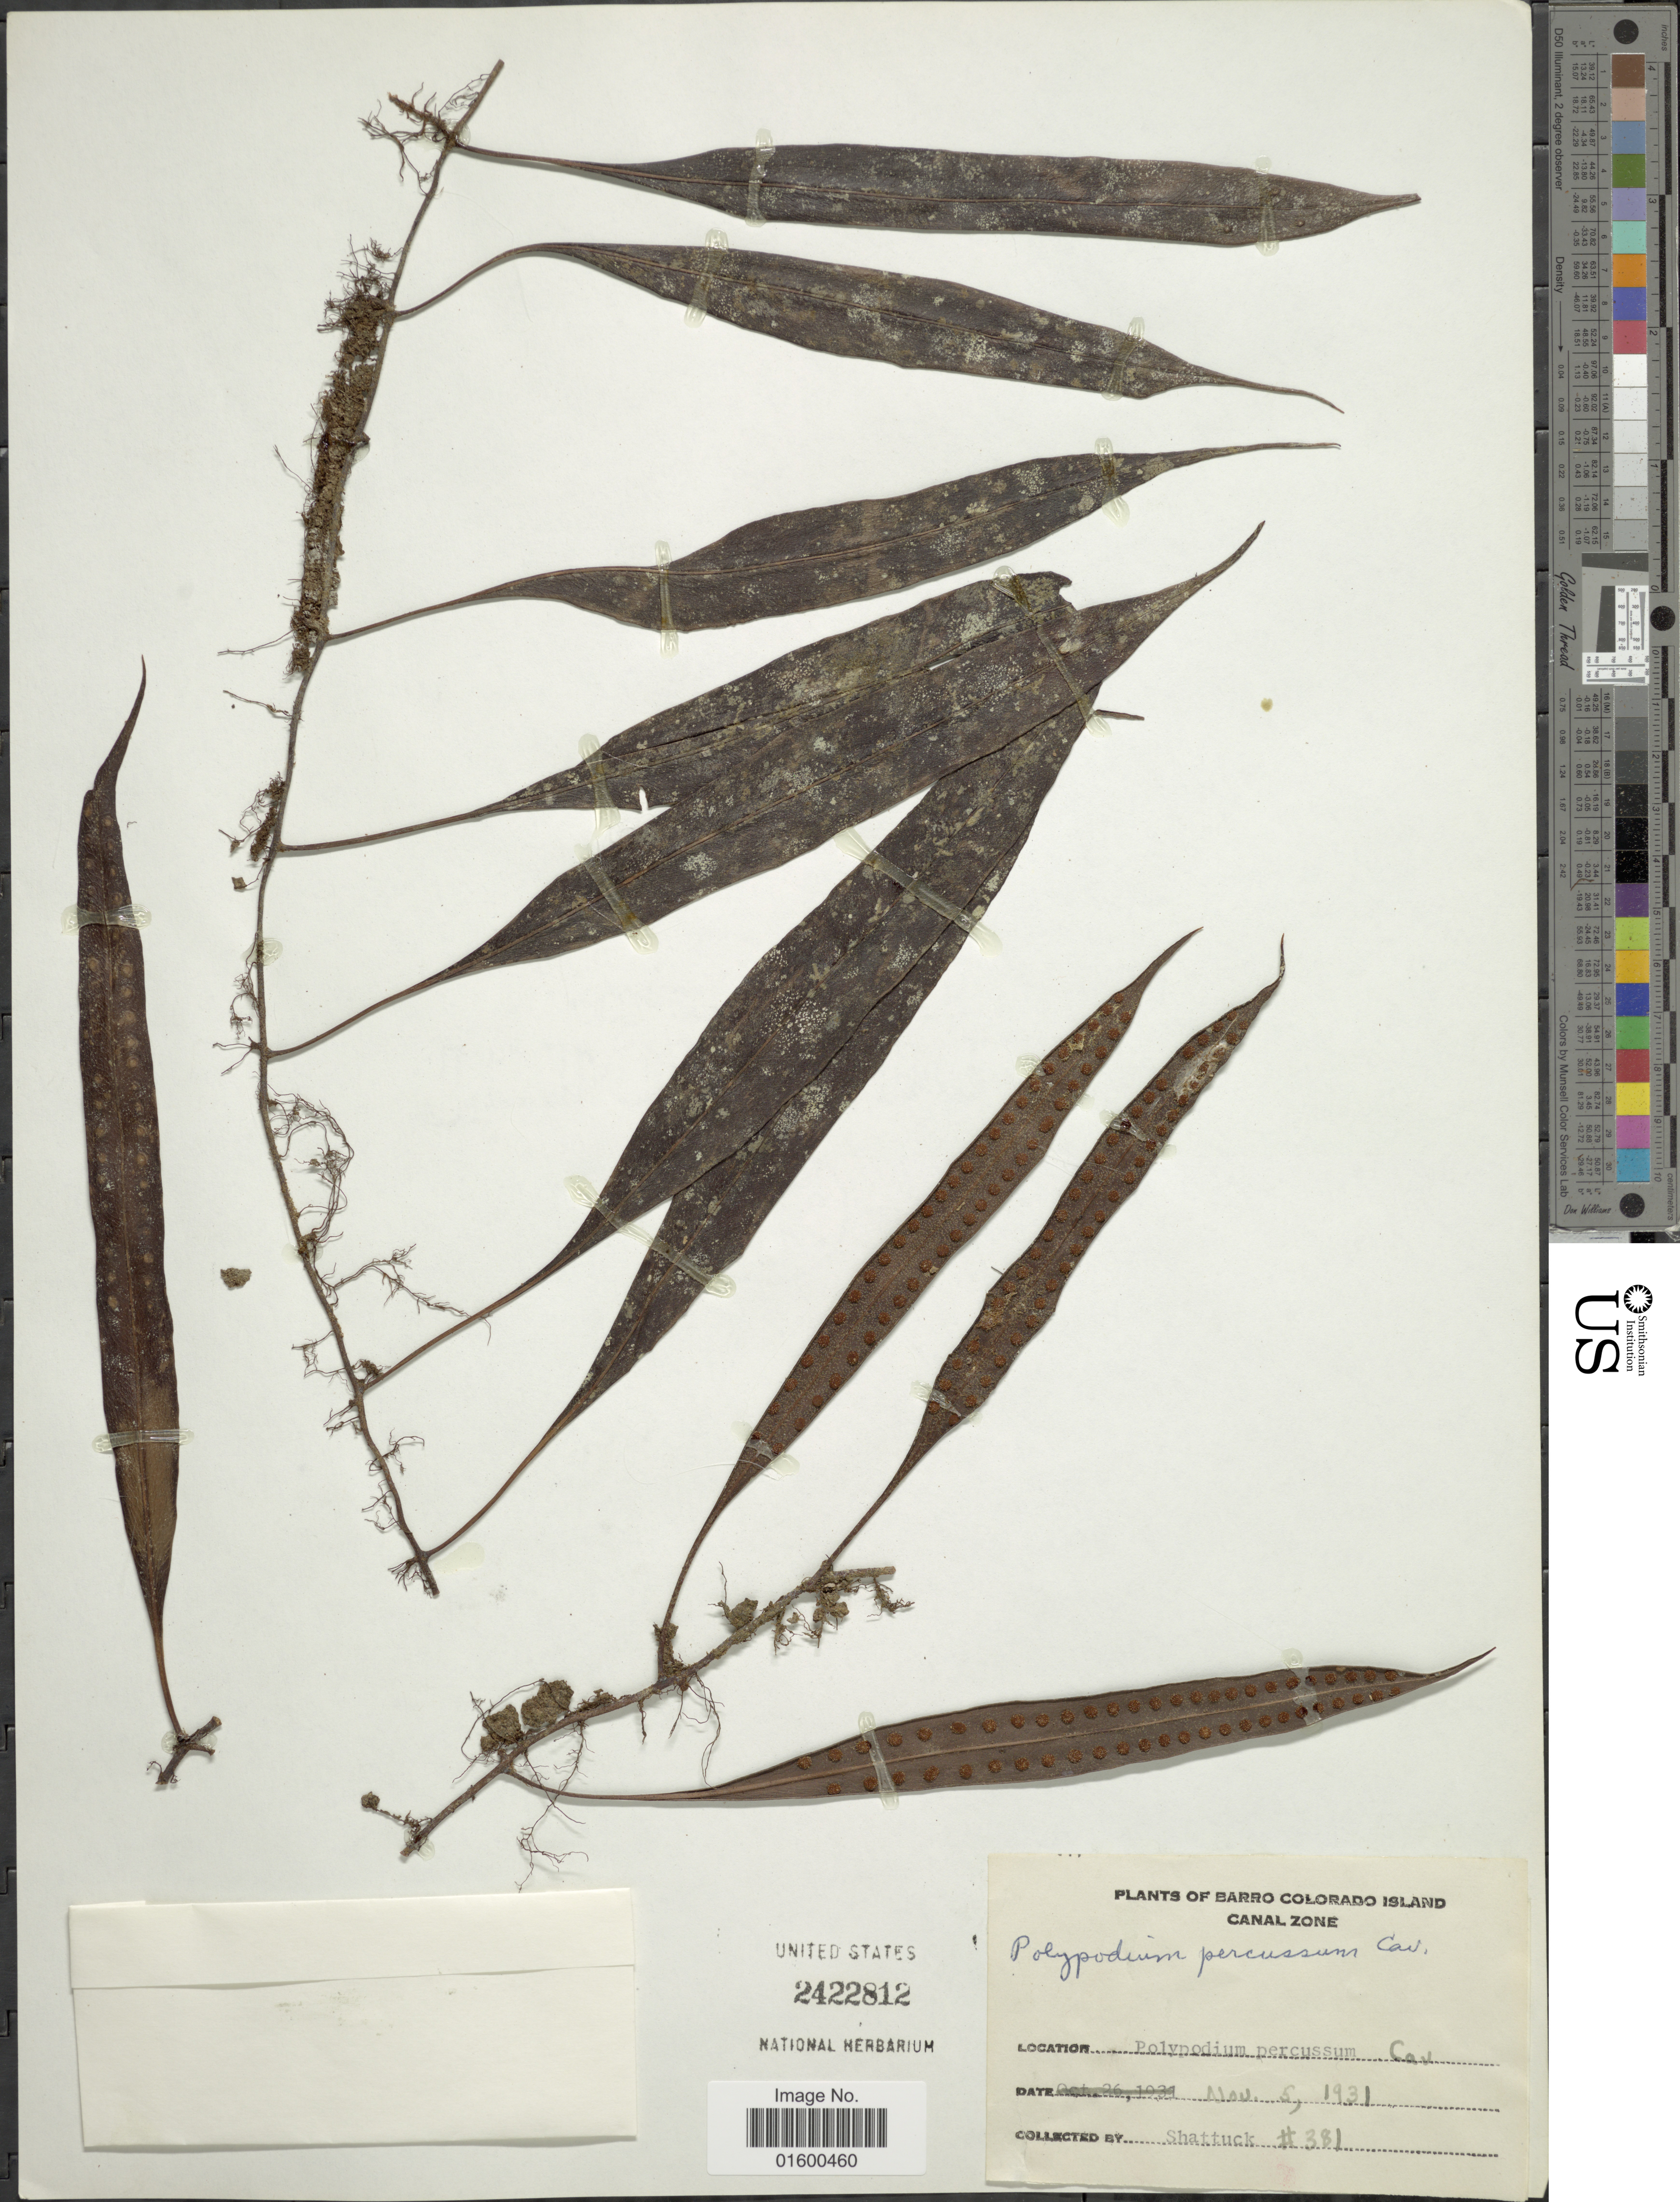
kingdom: Plantae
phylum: Tracheophyta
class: Polypodiopsida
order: Polypodiales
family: Polypodiaceae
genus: Microgramma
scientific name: Microgramma percussa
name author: (Cav.) de la Sota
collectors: Shattuck, --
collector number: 381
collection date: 1931-11-05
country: Panama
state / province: Panamá Oeste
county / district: Canal Zone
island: Barro Colorado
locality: Barro Colorado Island, Canal Zone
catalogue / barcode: US 2422812